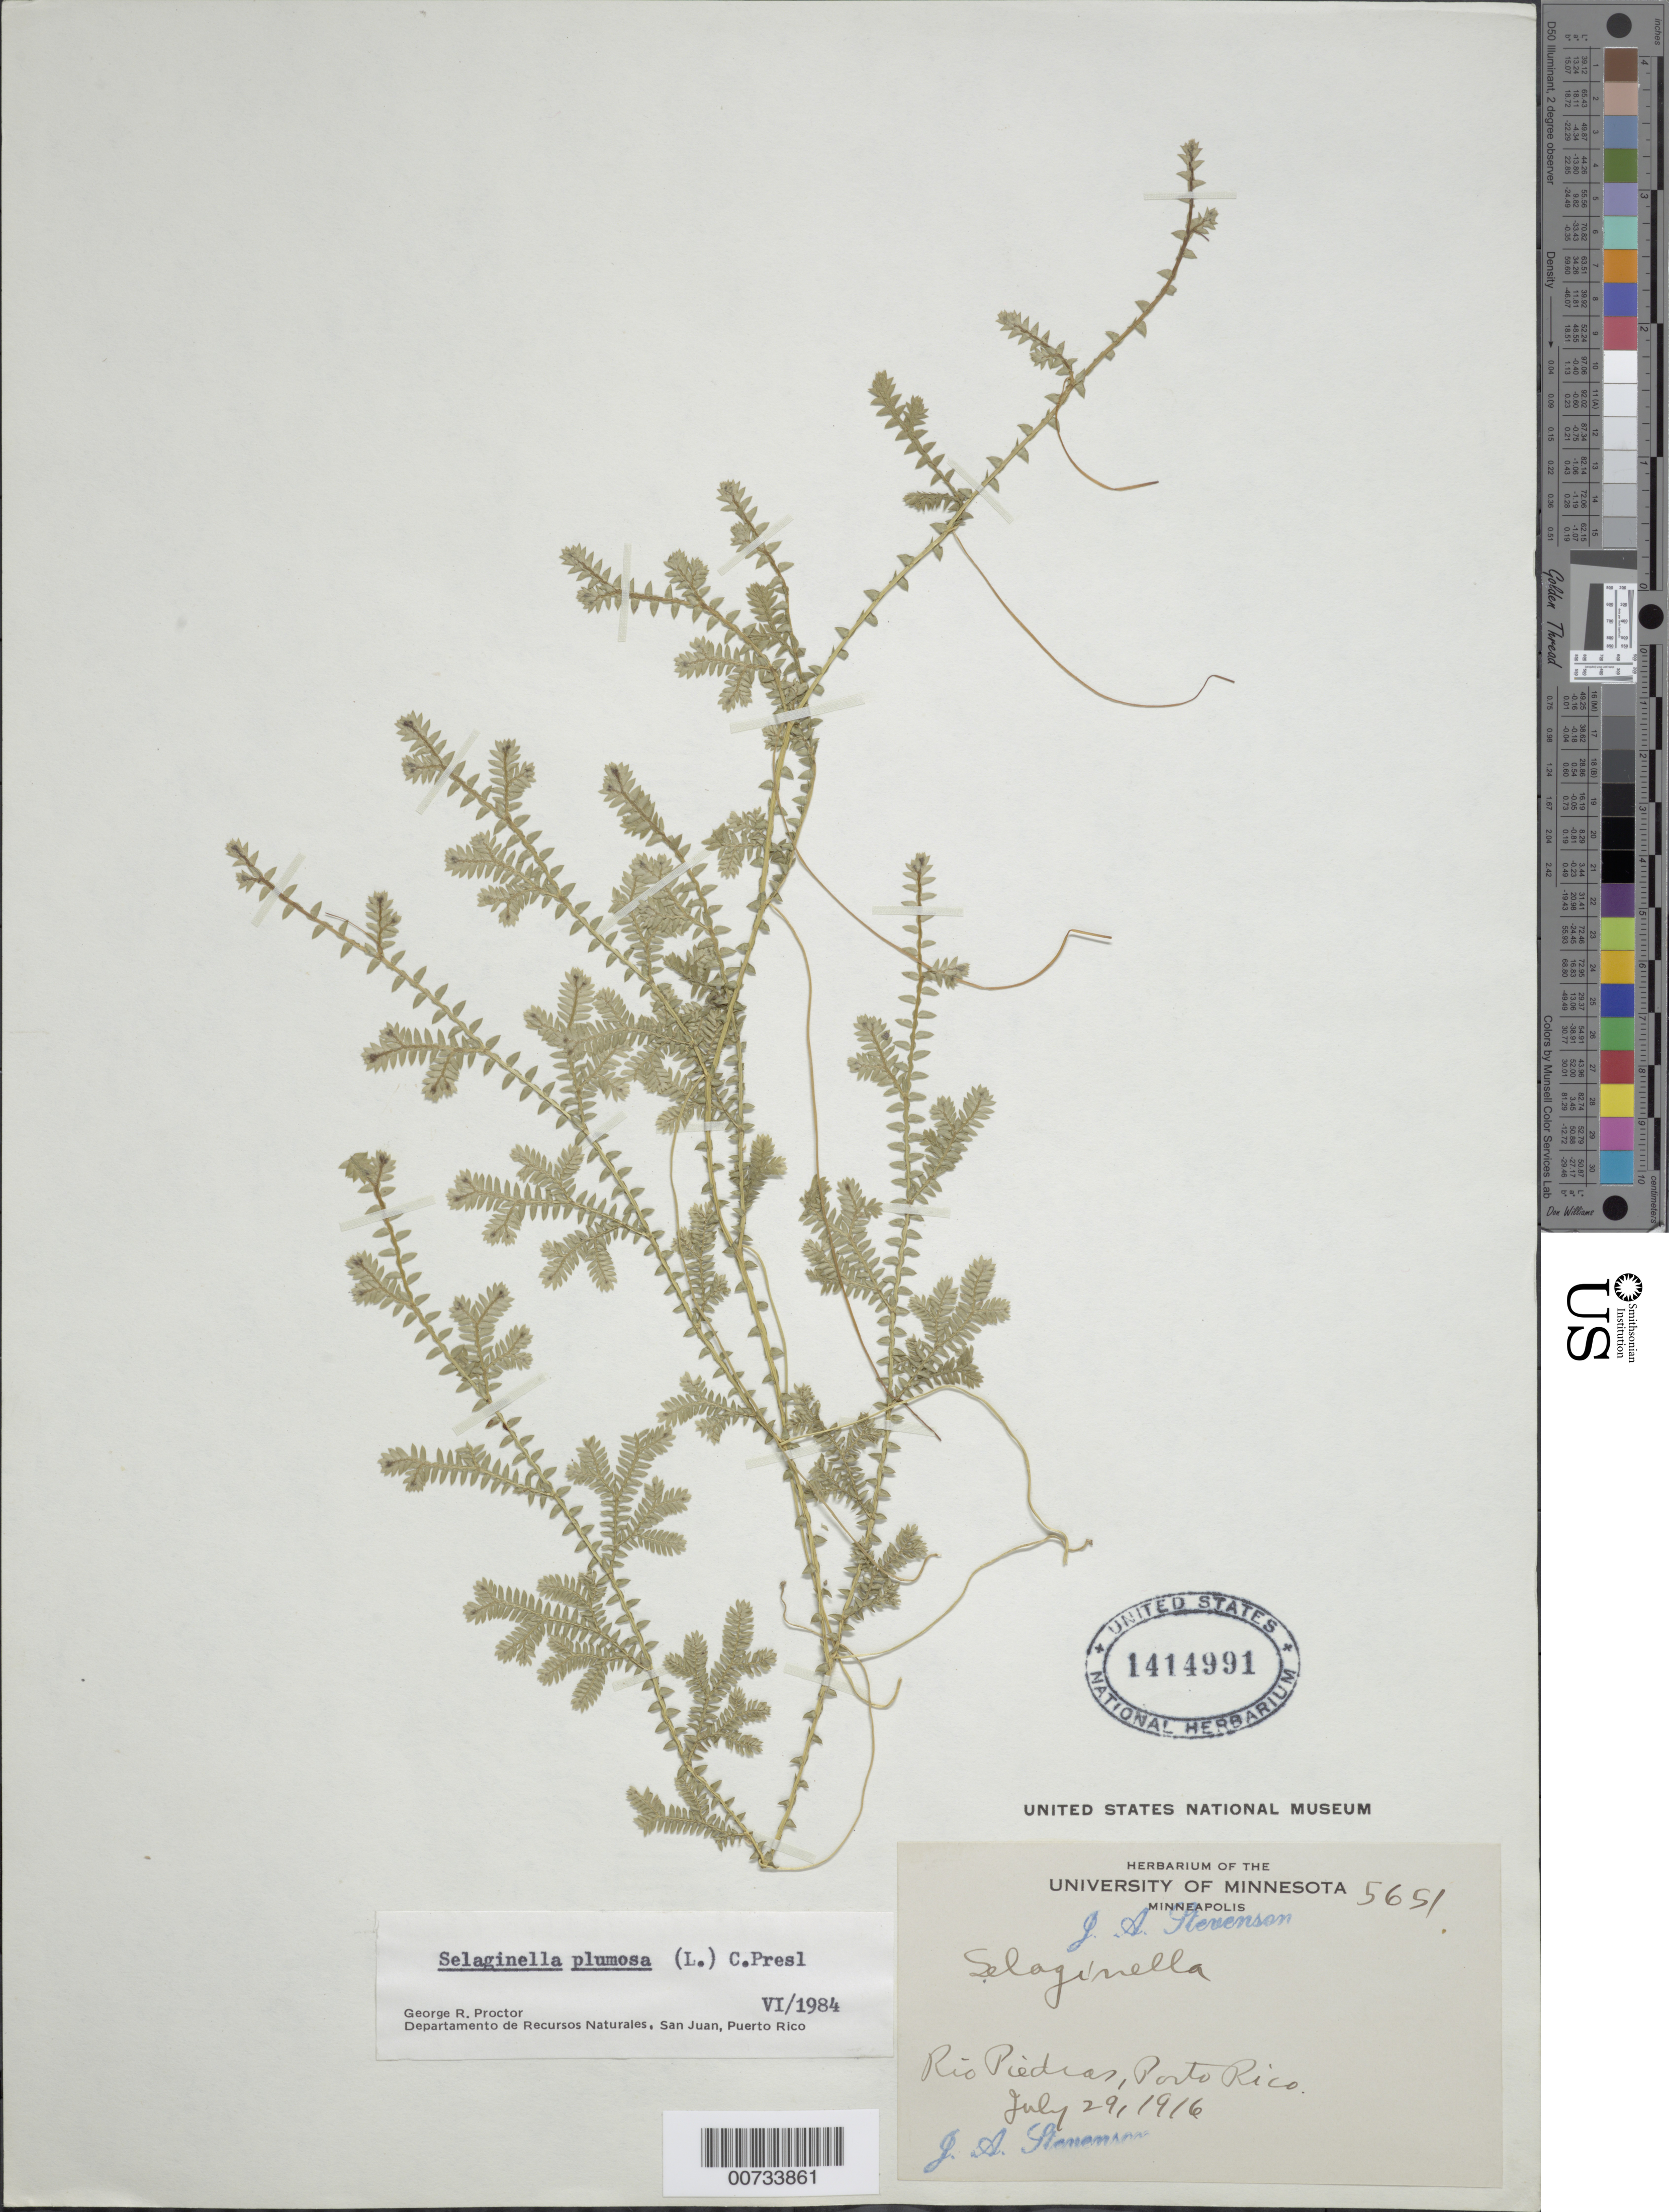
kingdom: Plantae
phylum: Tracheophyta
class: Lycopodiopsida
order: Selaginellales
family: Selaginellaceae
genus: Selaginella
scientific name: Selaginella plumosa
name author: (L.) C. Presl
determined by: Proctor, G. R.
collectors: J. Stevenson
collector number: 5651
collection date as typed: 29 Jul 1916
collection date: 1916-07-29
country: Puerto Rico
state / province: San Juan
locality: Rio Piedras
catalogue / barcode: US 1414991